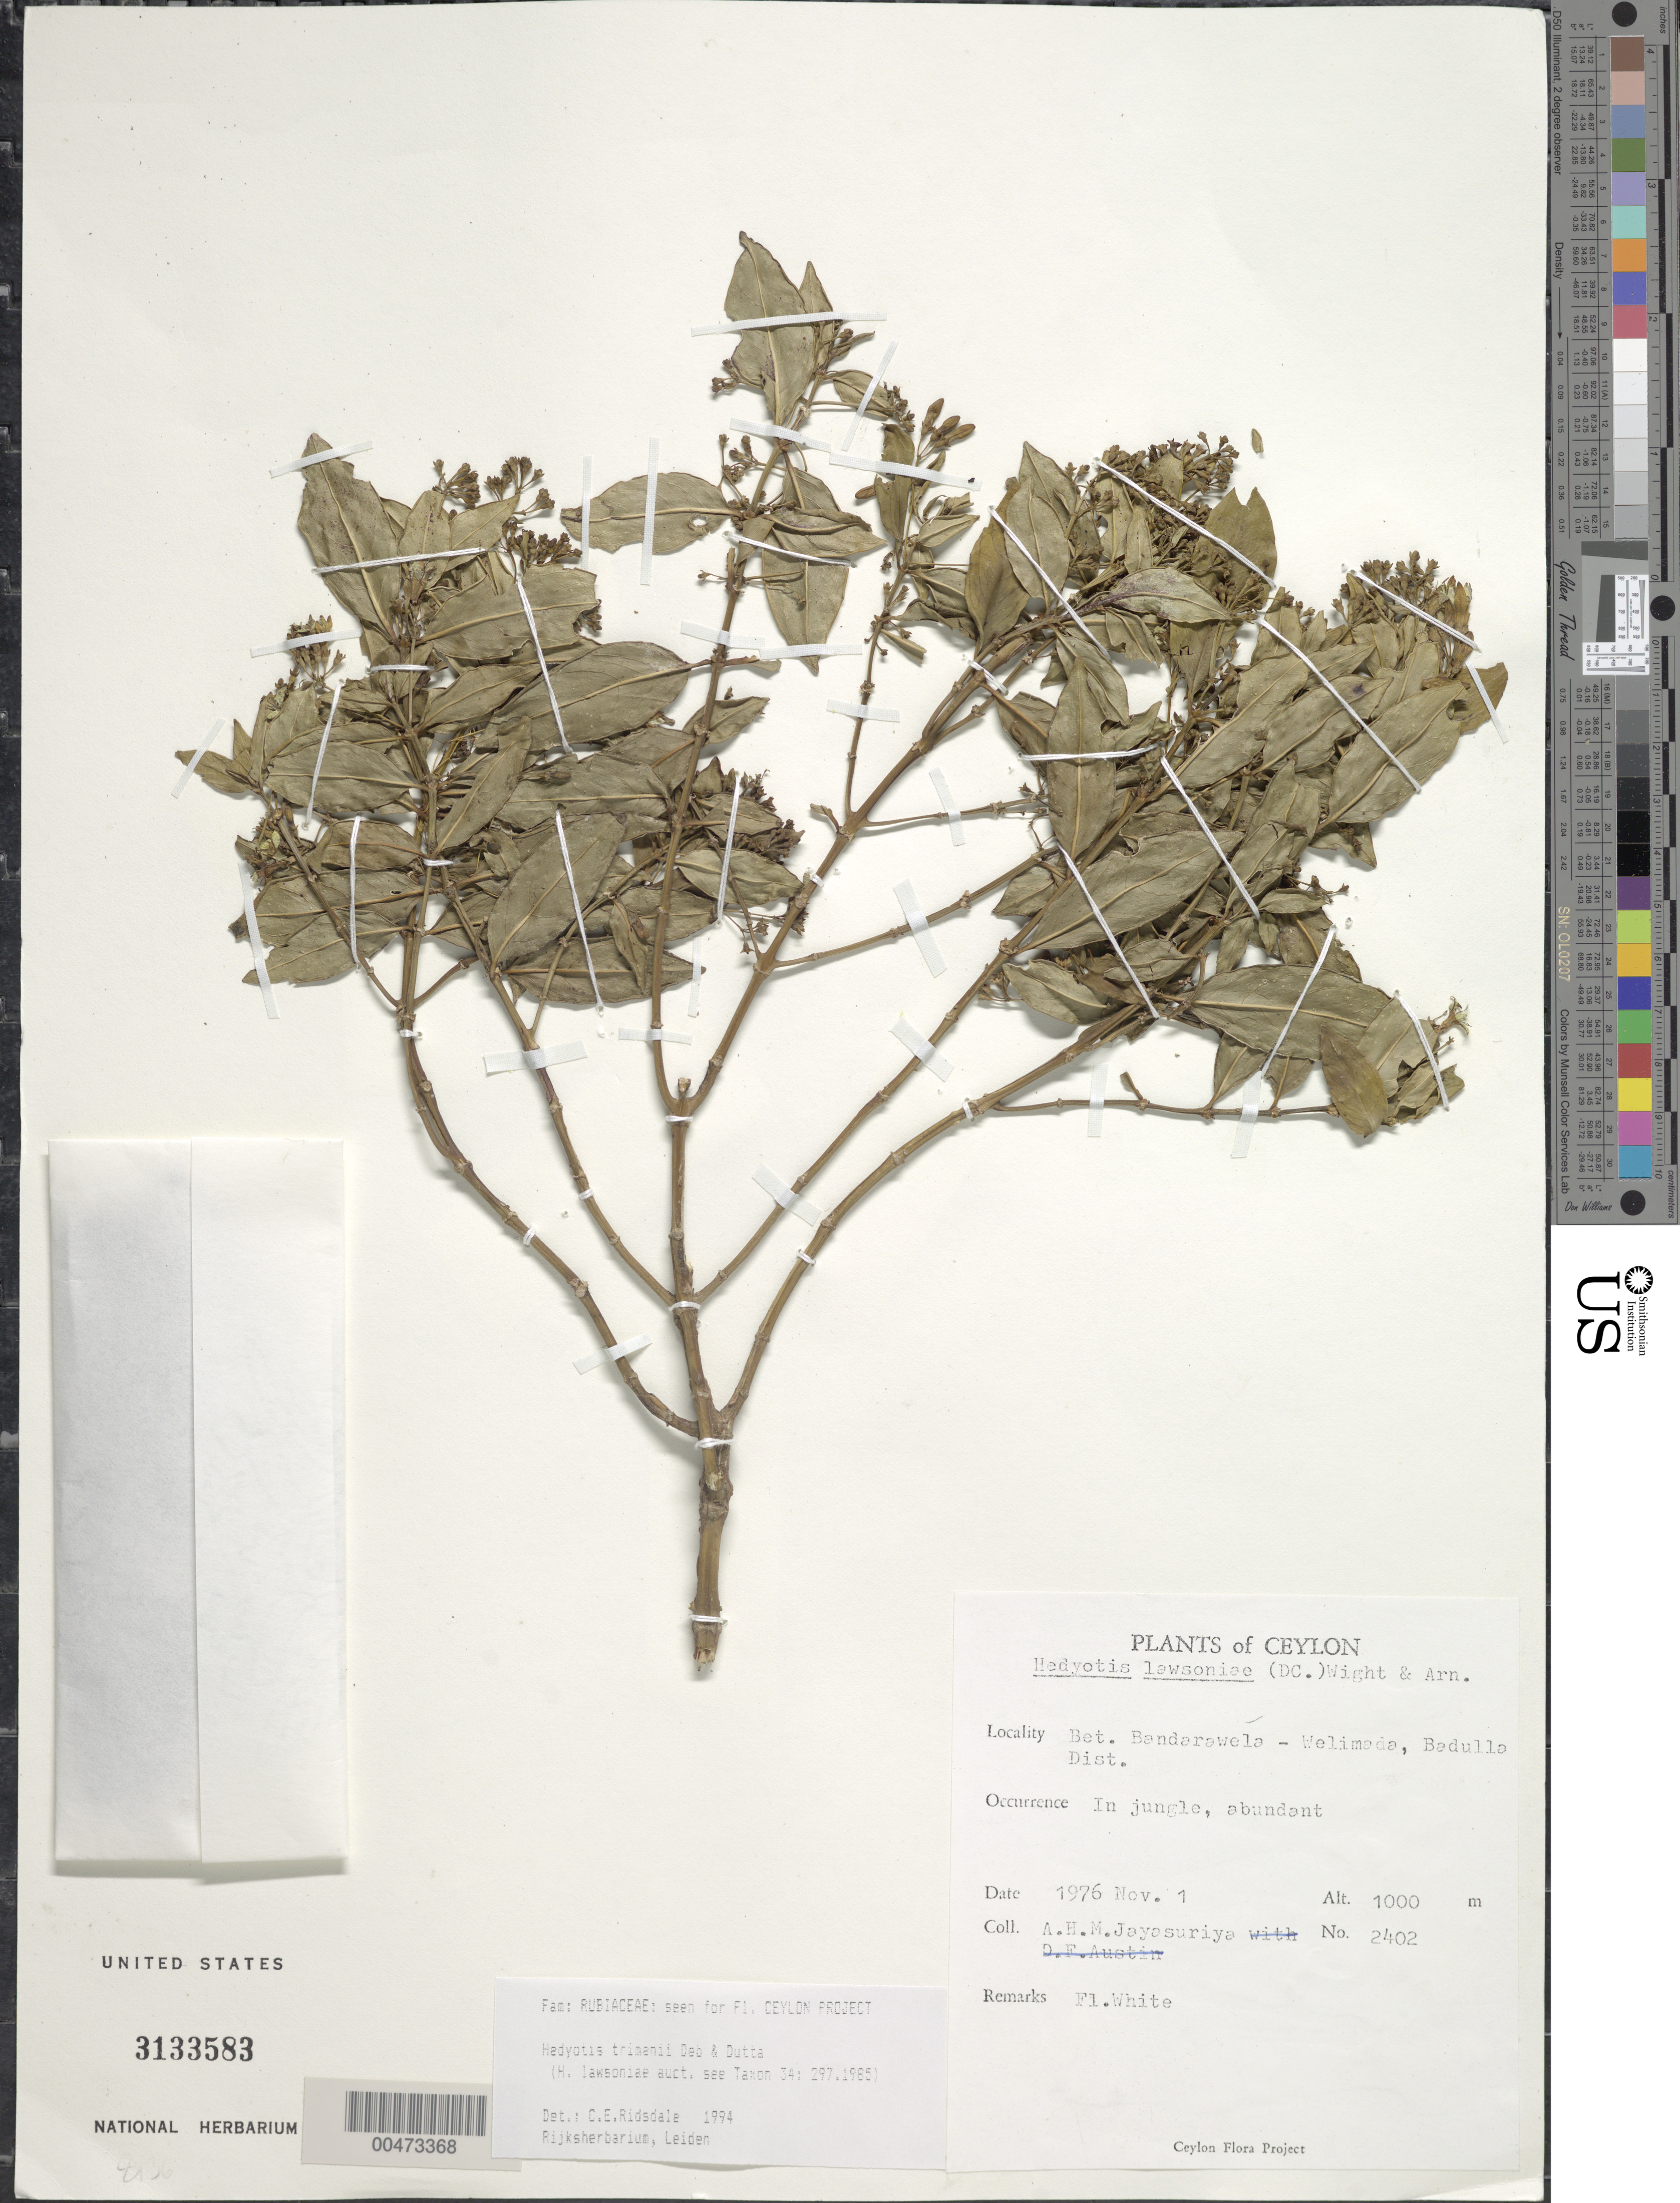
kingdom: Plantae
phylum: Tracheophyta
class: Magnoliopsida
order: Gentianales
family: Rubiaceae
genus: Hedyotis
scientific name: Hedyotis trimenii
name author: Deb & R. Dutta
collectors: A. H. Jayasuriya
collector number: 2402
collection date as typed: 01 Nov 1976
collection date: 1976-11-01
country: Sri Lanka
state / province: Uva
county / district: Badulla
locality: Bet. Bandarawela-Welimada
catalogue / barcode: US 3133583